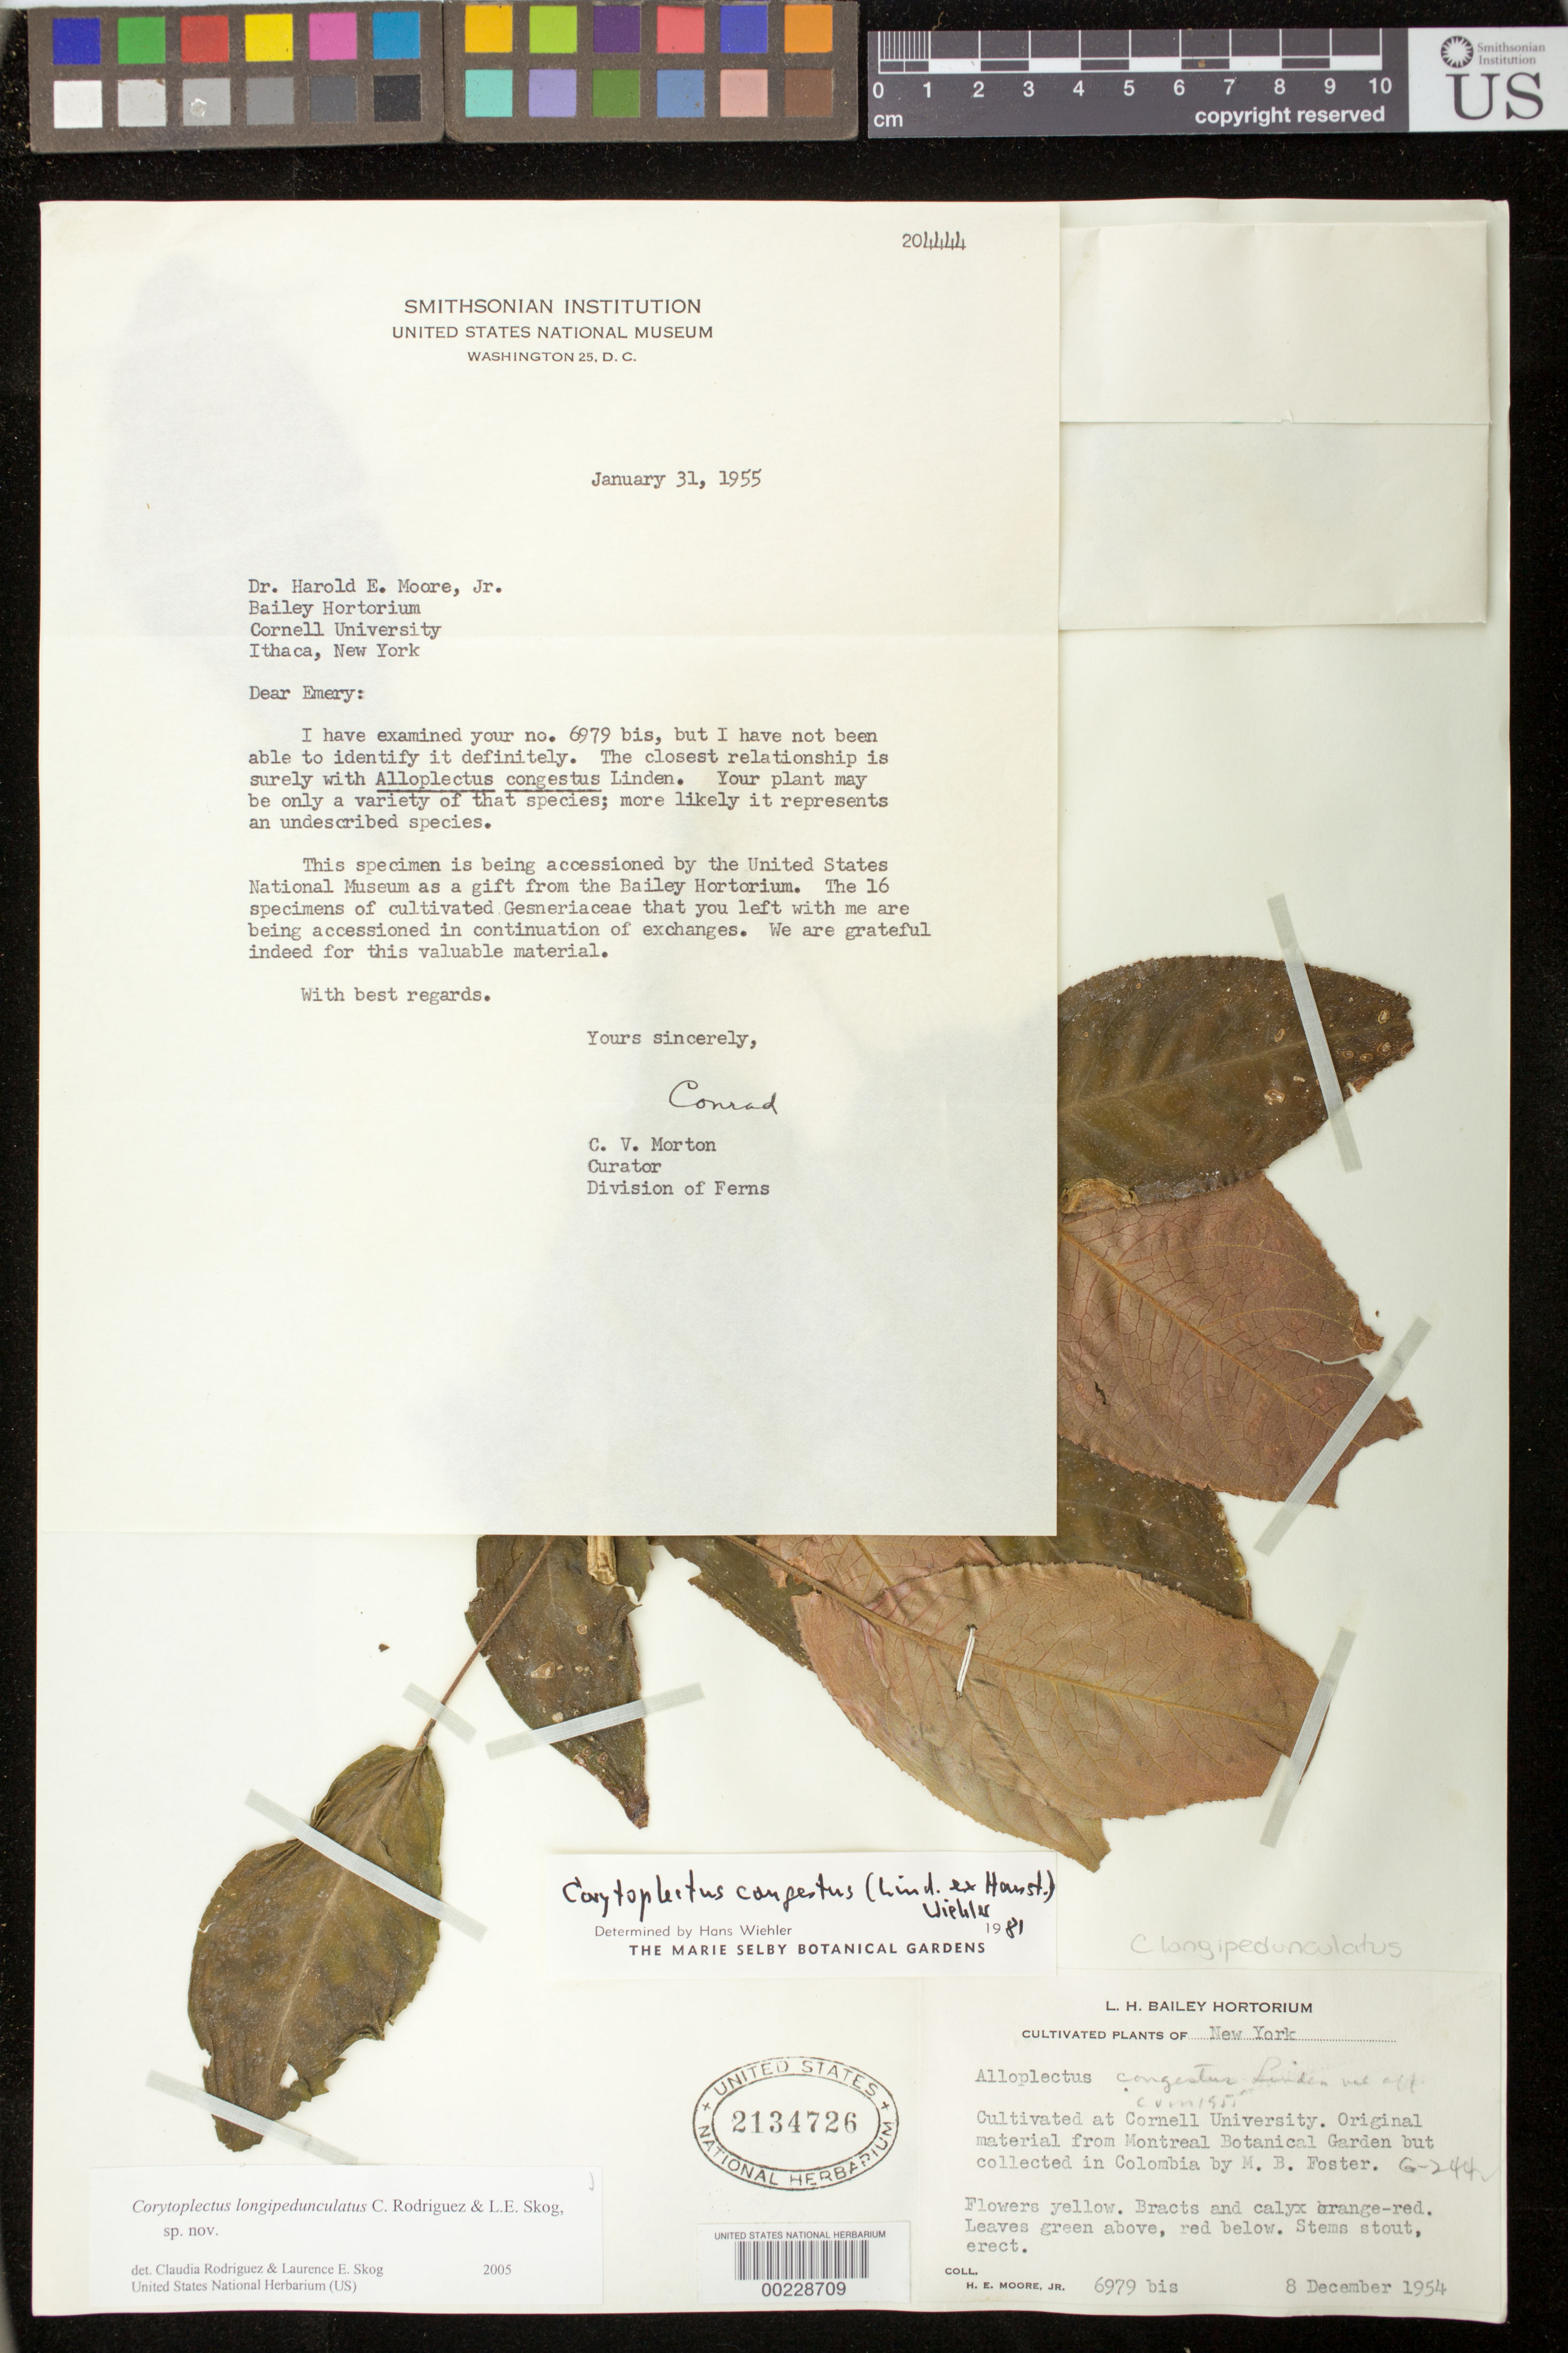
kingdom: Plantae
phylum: Tracheophyta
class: Magnoliopsida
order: Lamiales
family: Gesneriaceae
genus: Corytoplectus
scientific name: Corytoplectus longipedunculatus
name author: Rodr.-Flores & L.E. Skog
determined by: Rodríguez-Flores, C. I.; Skog, L. E.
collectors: H. E. Moore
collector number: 6979 bis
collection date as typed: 08 Dec 1954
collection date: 1954-12-08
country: Colombia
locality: Cultivated at Cornell University, Ithaca, NY, G-244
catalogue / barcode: US 2134726